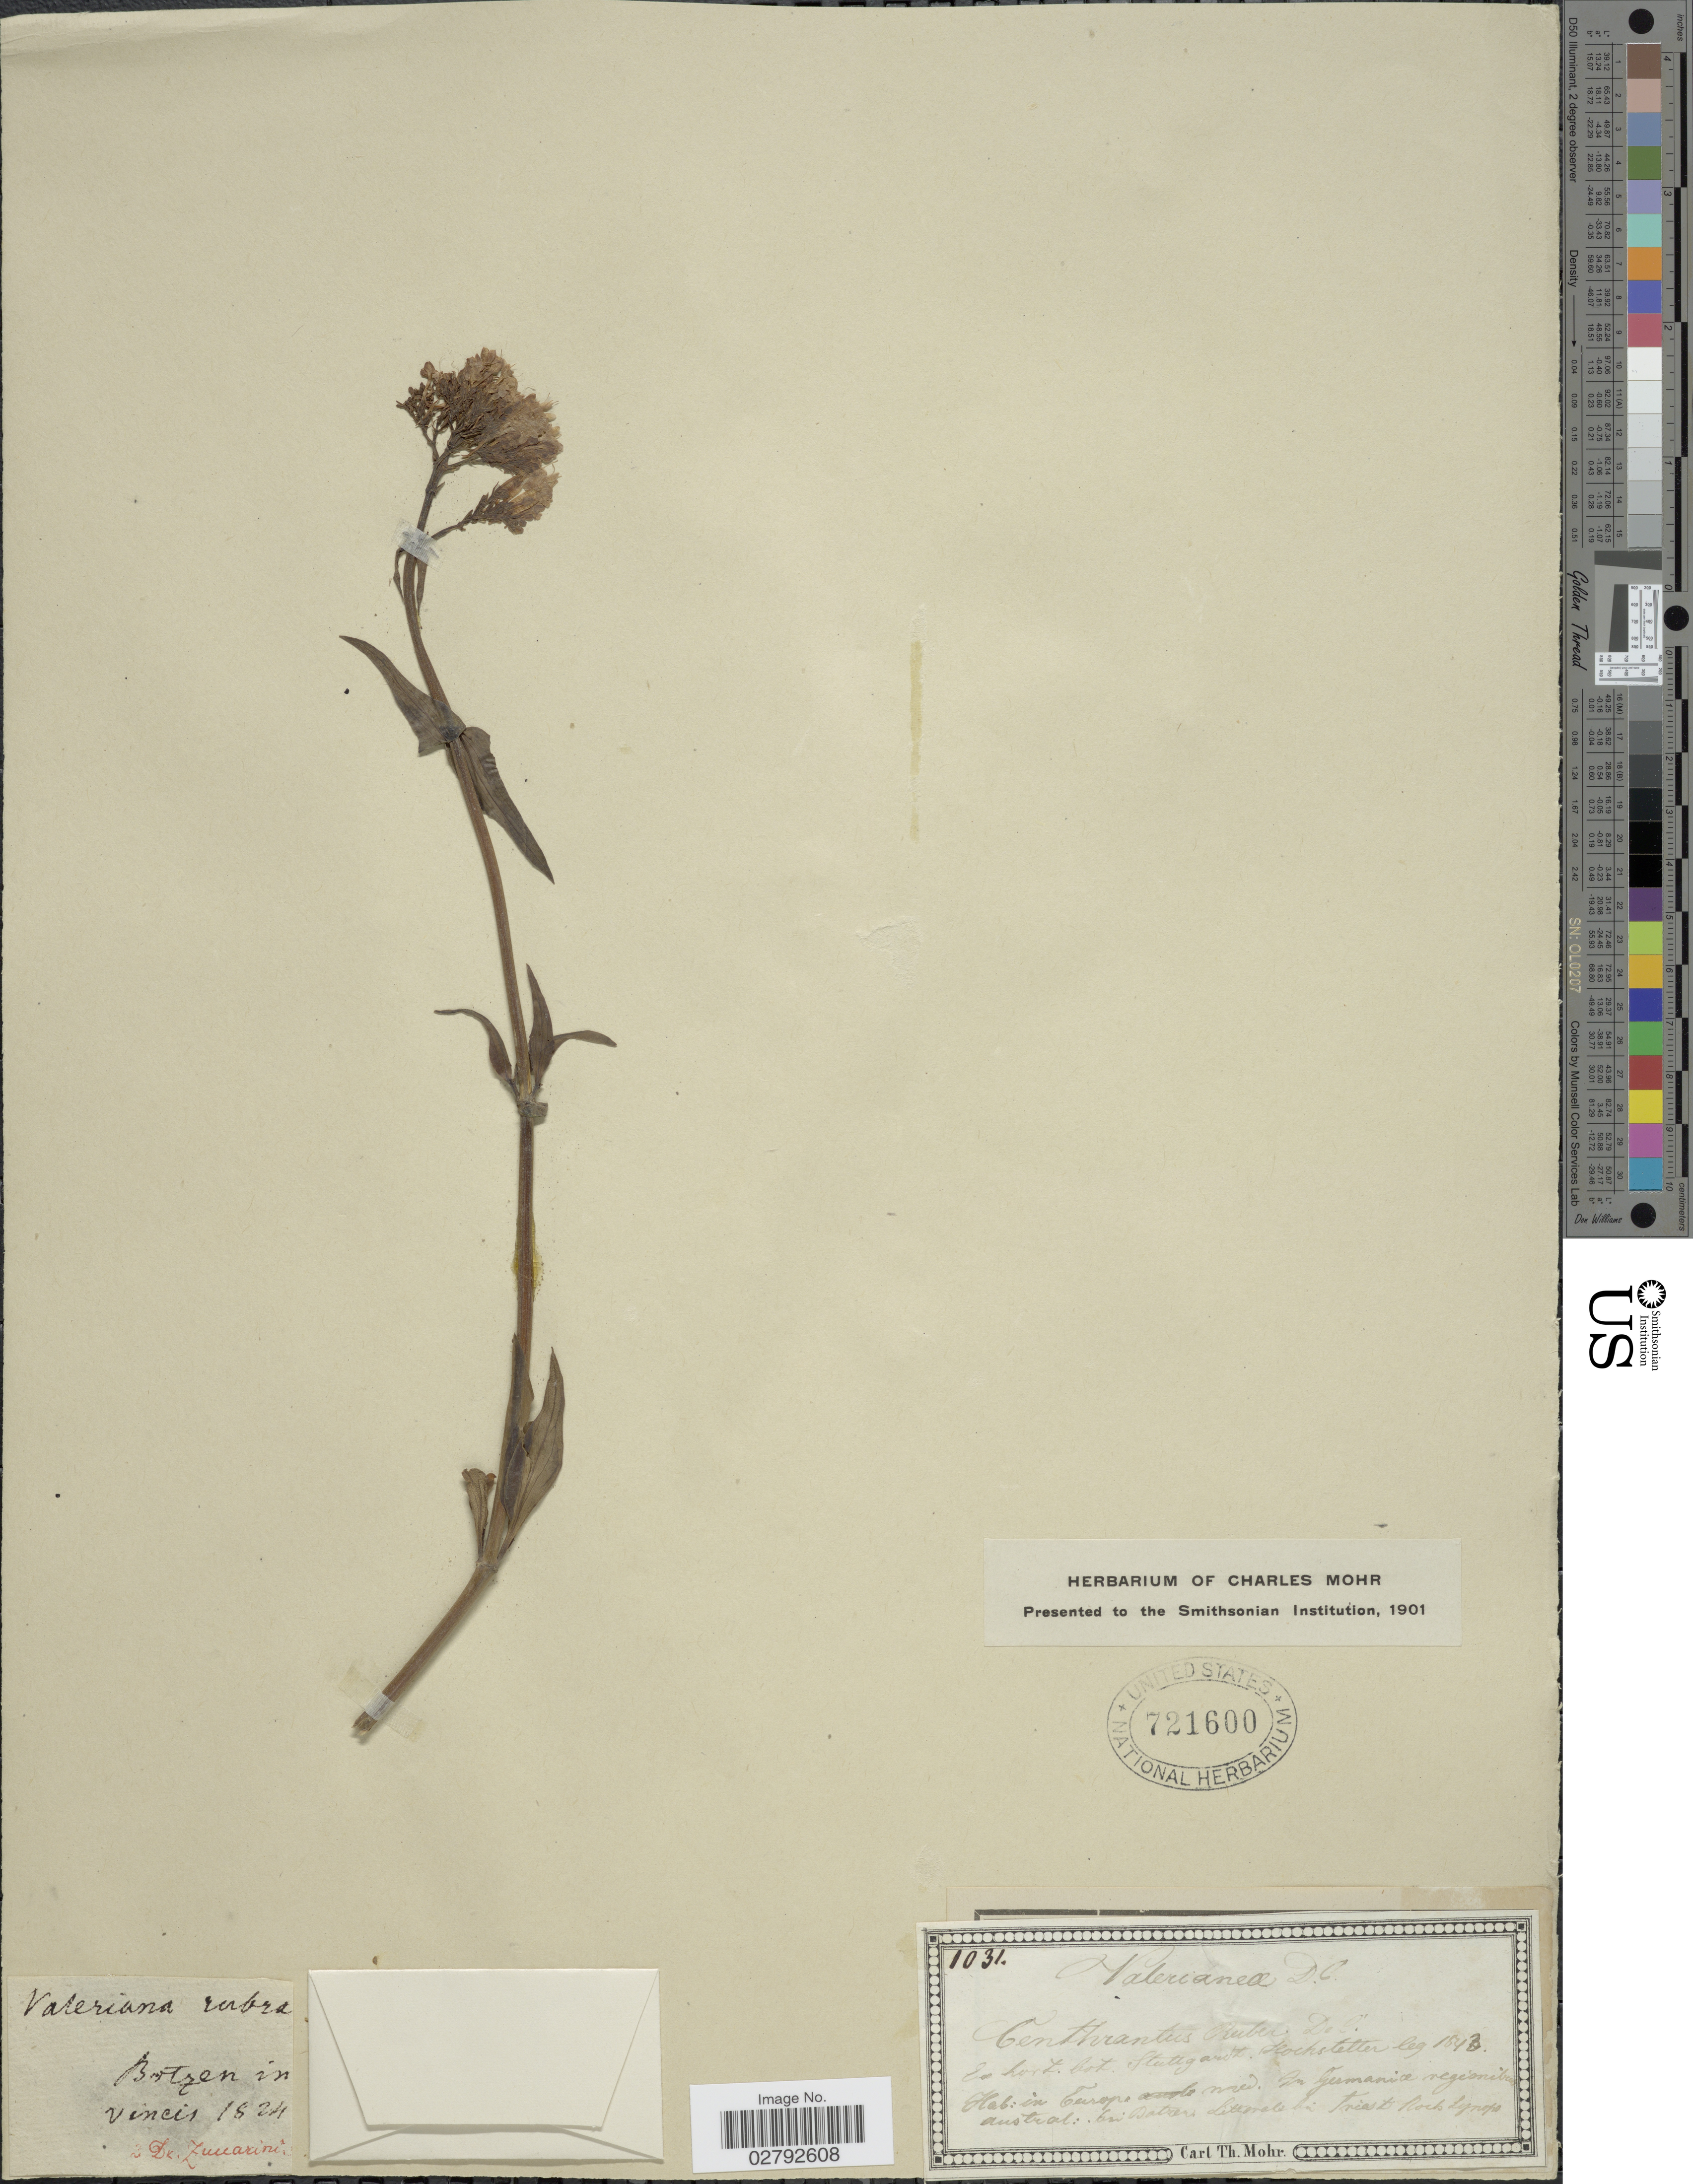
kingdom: Plantae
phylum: Tracheophyta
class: Magnoliopsida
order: Dipsacales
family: Caprifoliaceae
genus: Centranthus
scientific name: Centranthus ruber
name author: (L.) DC.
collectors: Mohr, C. T. (herbarium)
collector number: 1031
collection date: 1843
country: Germany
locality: In Europe med. In Germania regionibus austral: Asi Datrers Littorale bei Triest Nock Synope [interpreted]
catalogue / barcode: US 721600